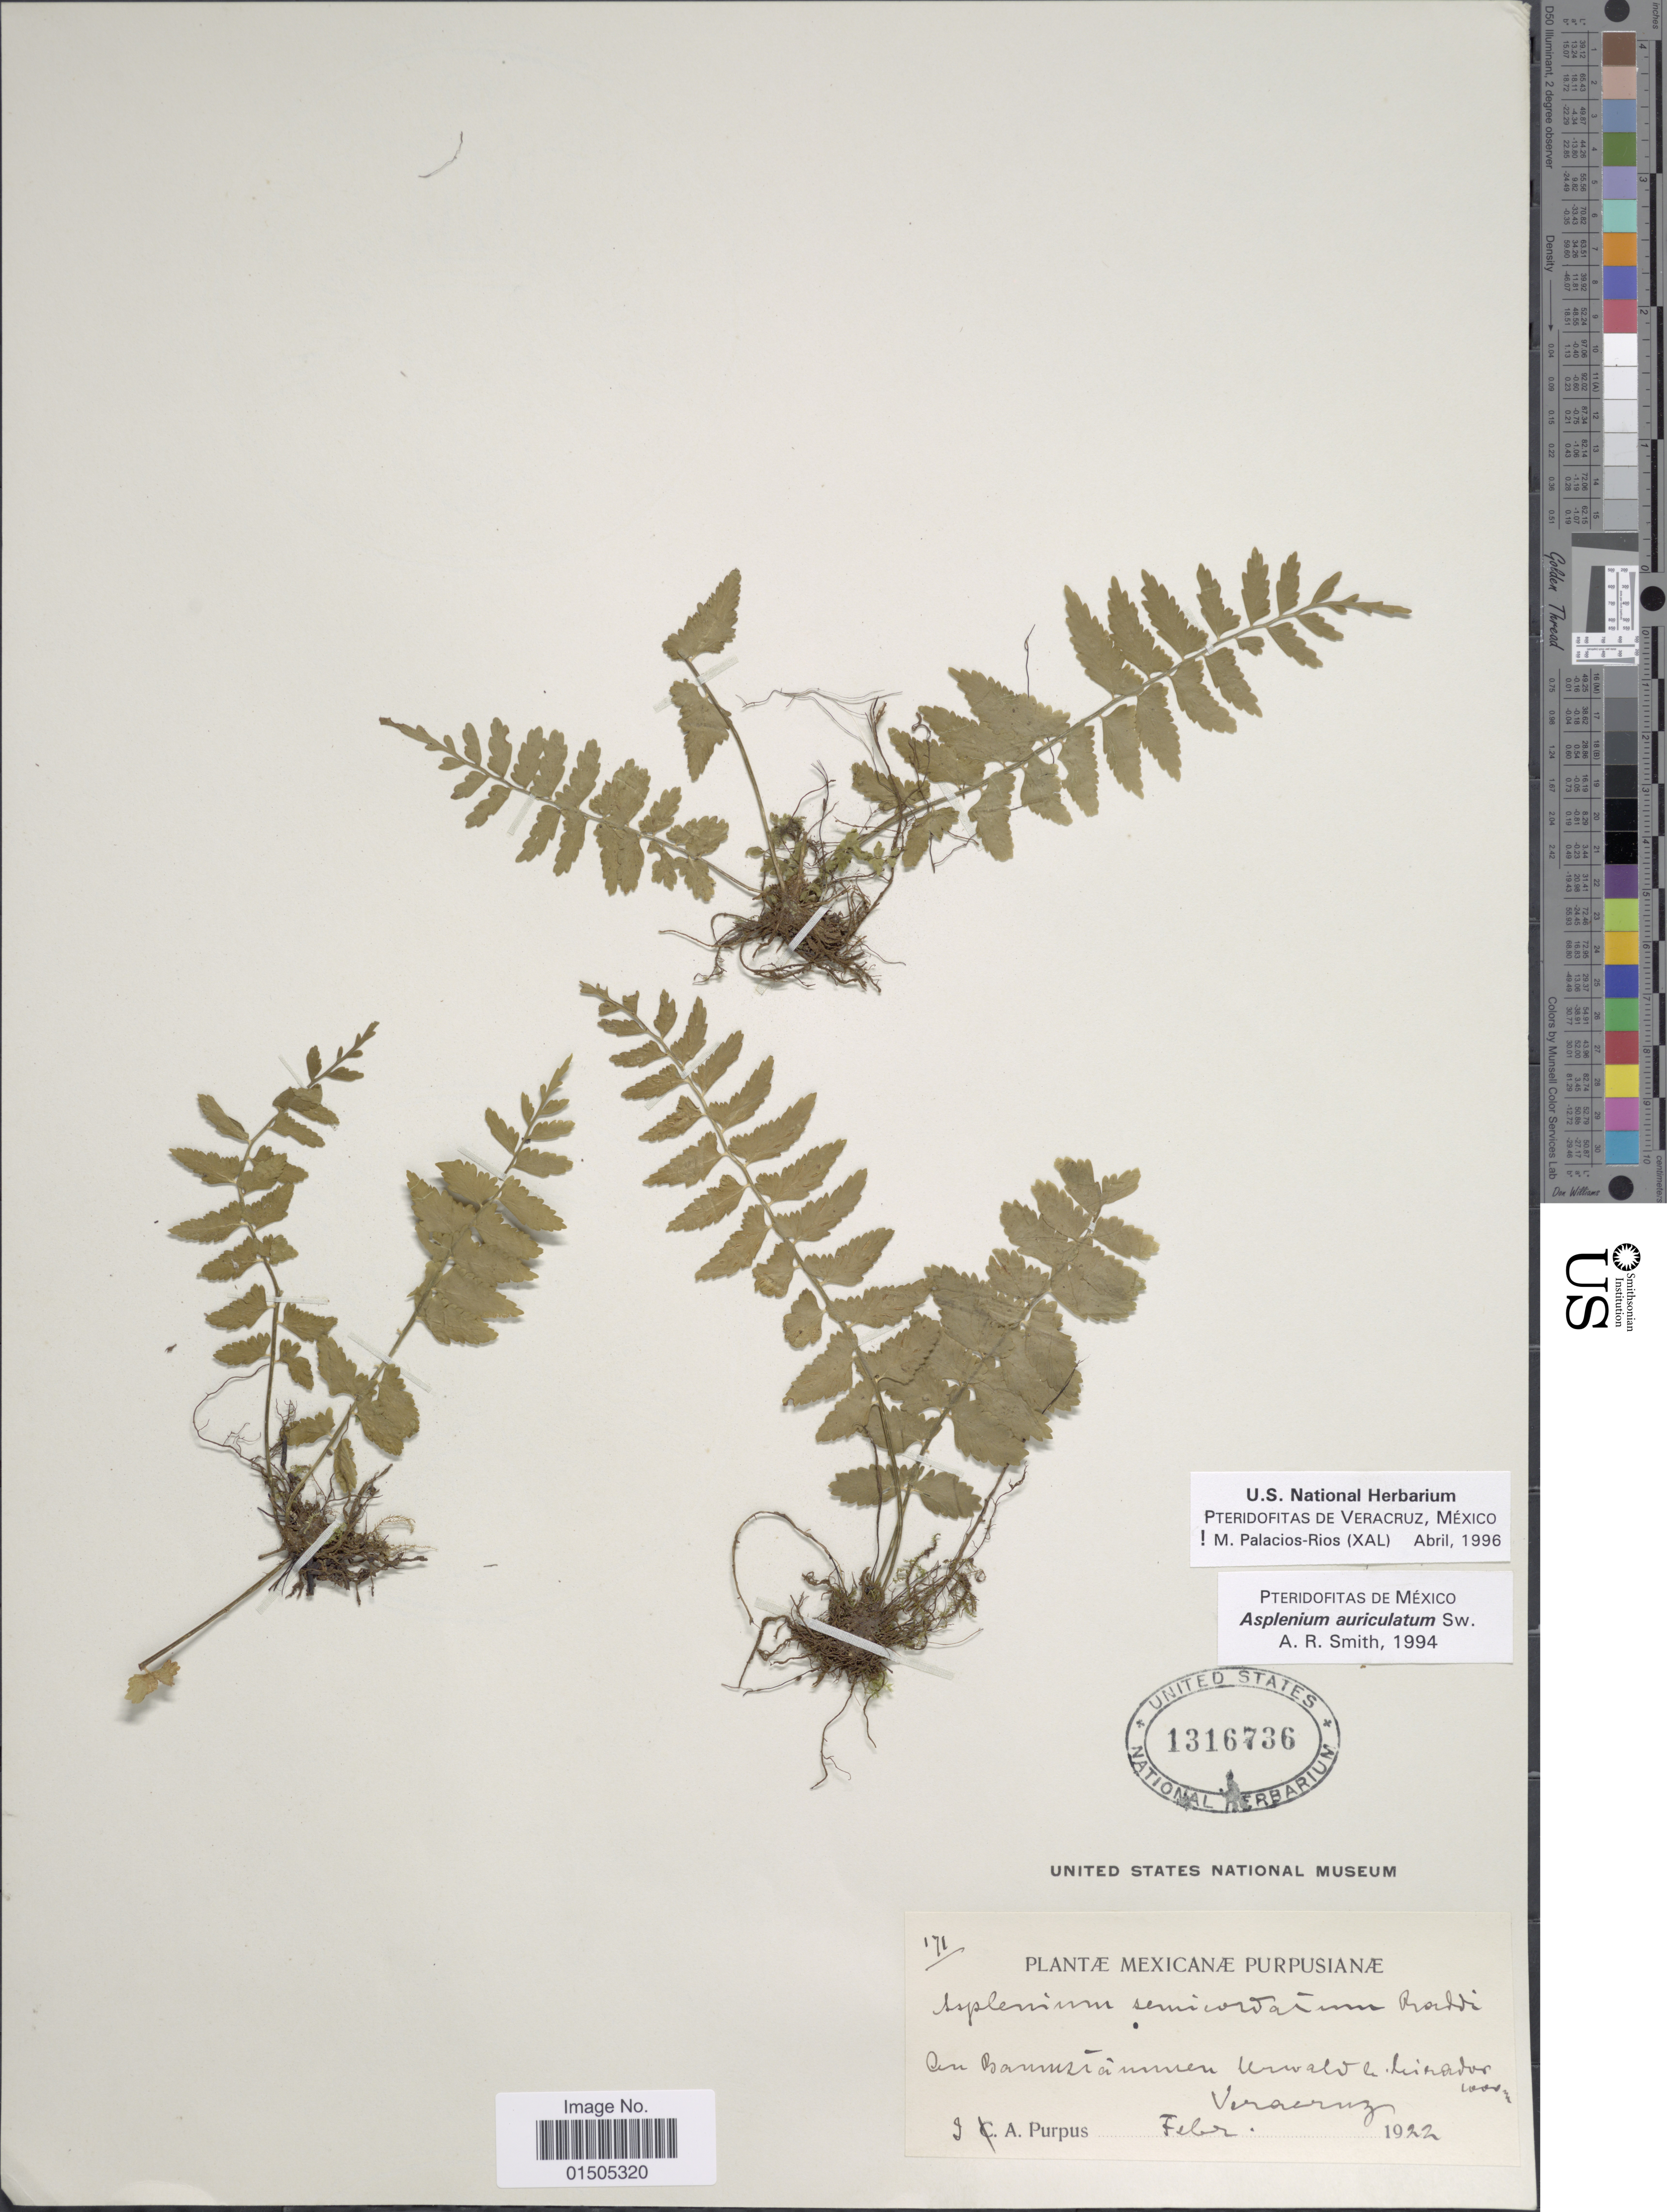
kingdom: Plantae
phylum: Tracheophyta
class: Polypodiopsida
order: Polypodiales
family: Aspleniaceae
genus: Asplenium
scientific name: Asplenium auriculatum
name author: Sw.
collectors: J. A. Purpus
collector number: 171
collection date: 1922-02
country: Mexico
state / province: Veracruz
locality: On Baumsiammen Urwald. Mirador, Veracruz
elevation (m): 1000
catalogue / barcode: US 1316736